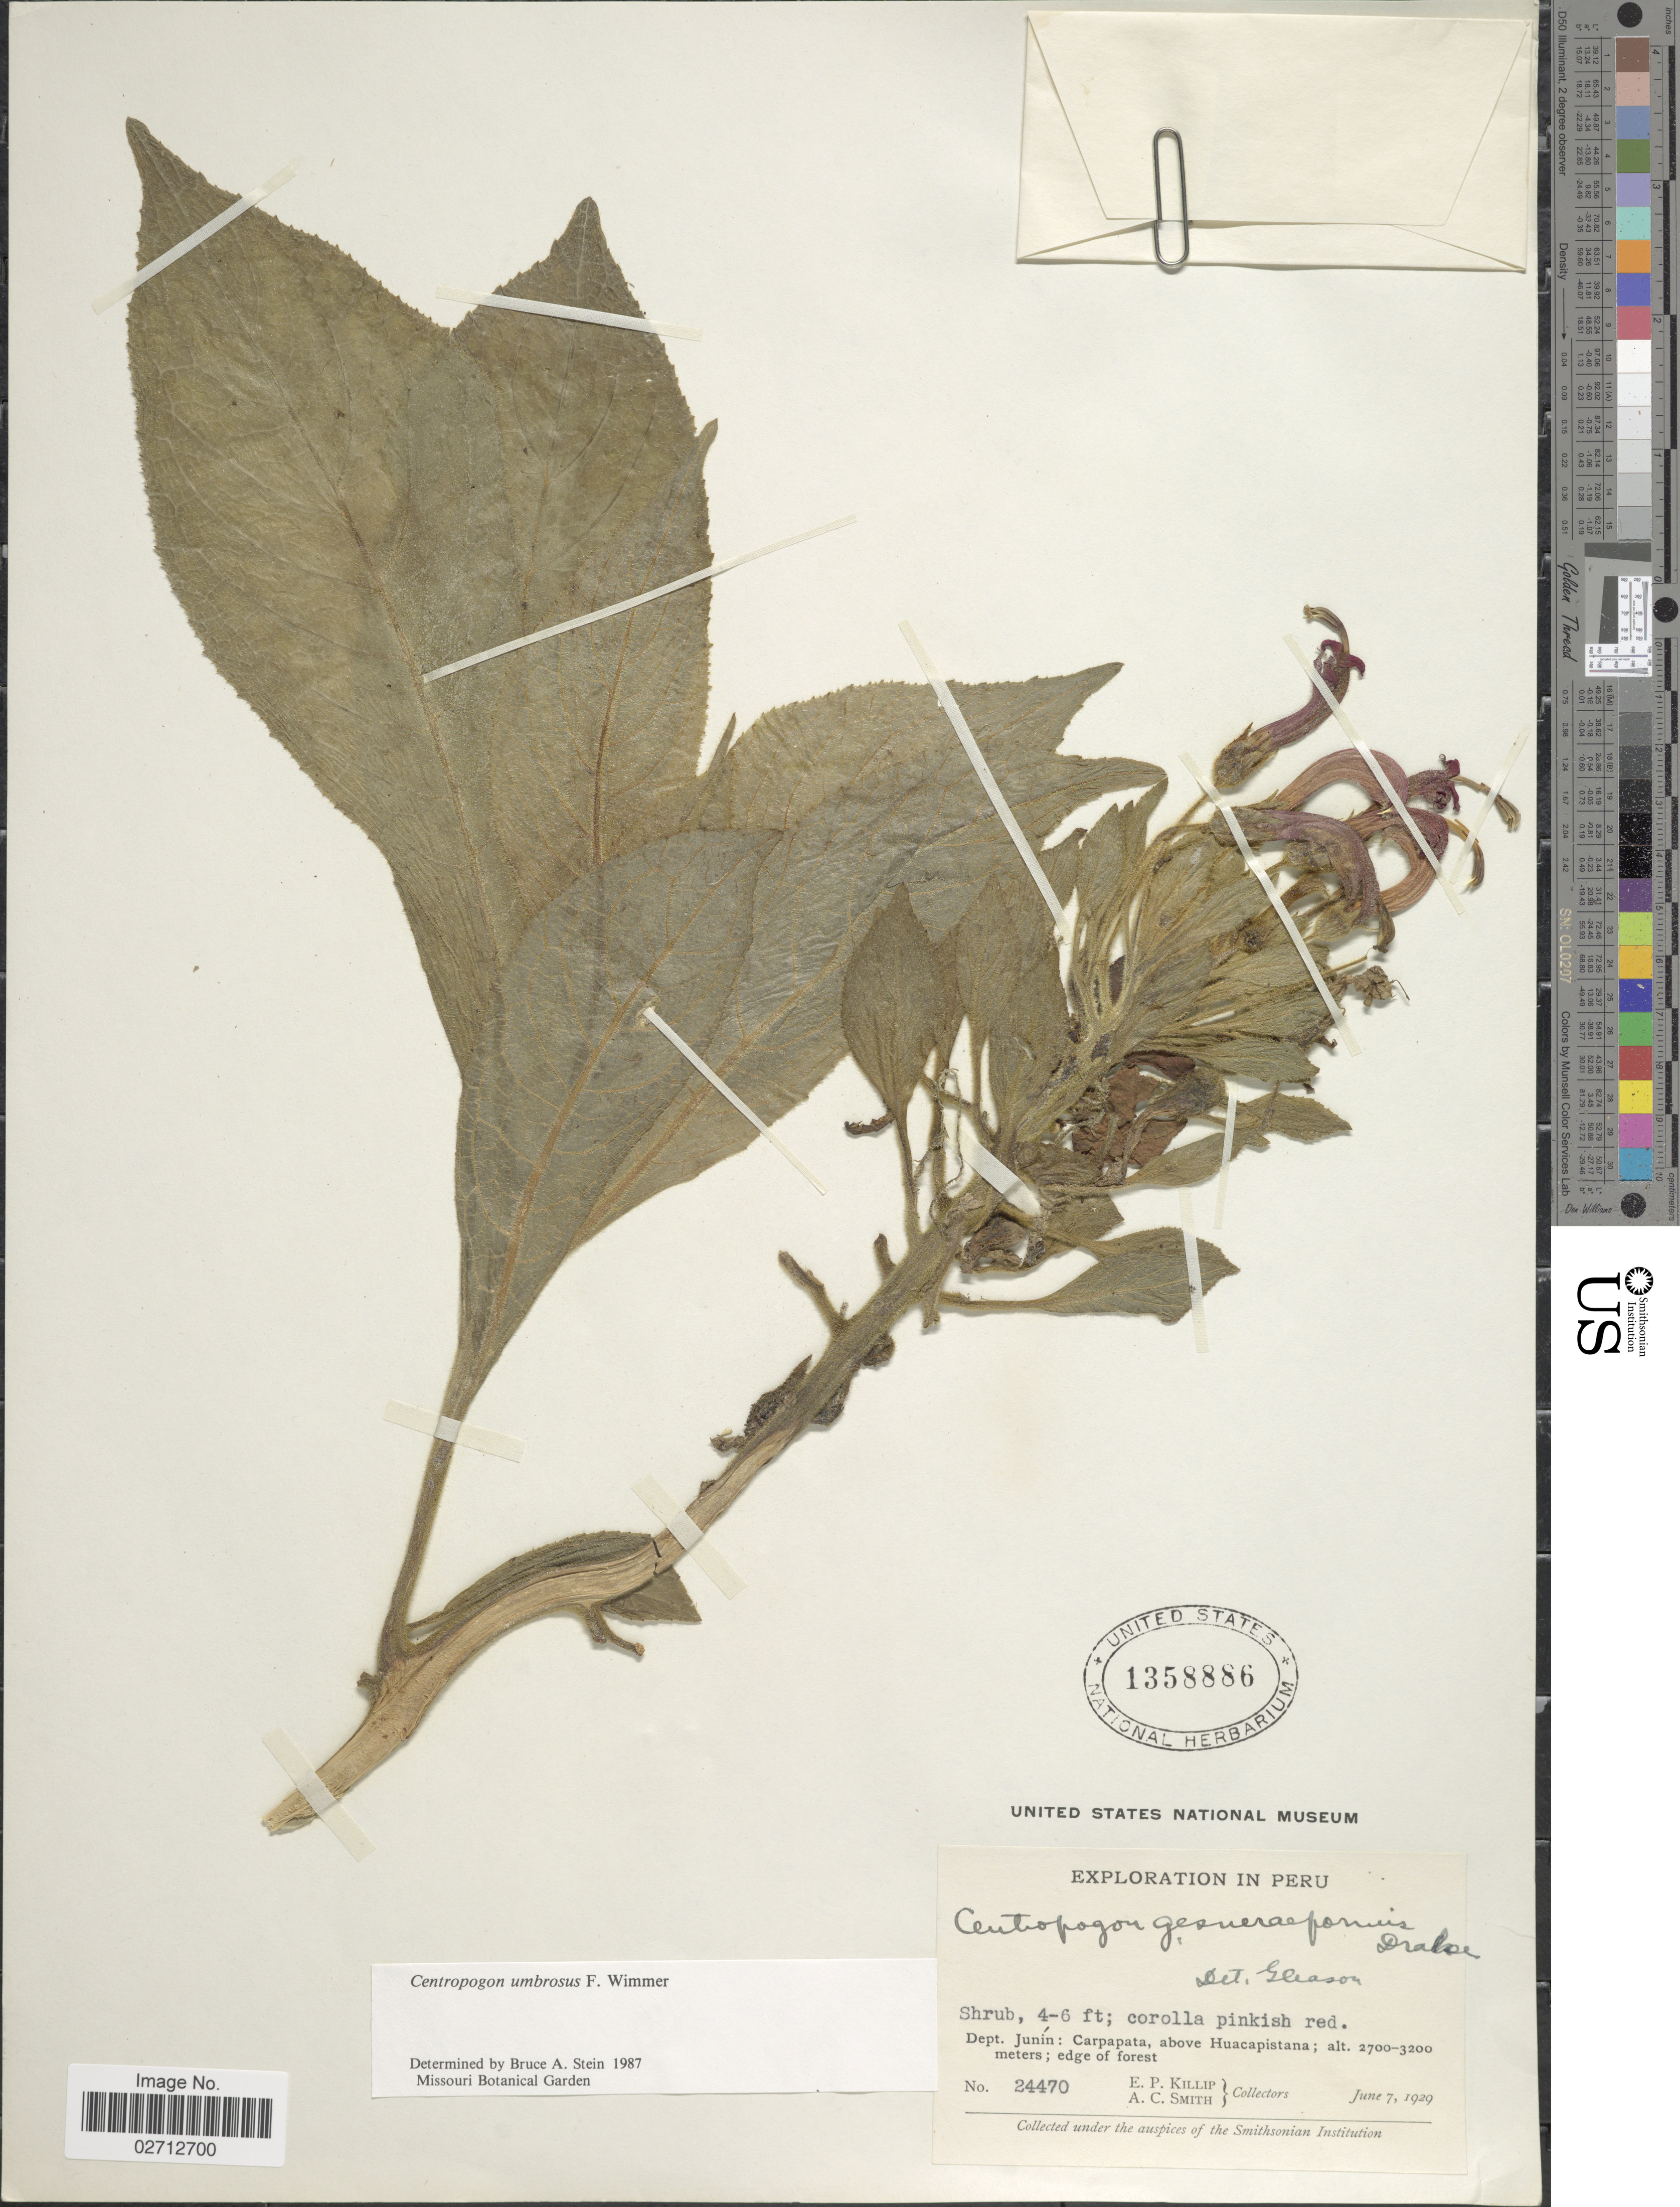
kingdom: Plantae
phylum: Tracheophyta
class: Magnoliopsida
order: Asterales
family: Campanulaceae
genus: Centropogon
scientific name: Centropogon umbrosus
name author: E. Wimm.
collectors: E. P. Killip & A. C. Smith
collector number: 24470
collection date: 1929-06-07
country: Peru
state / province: Junín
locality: Carpapata, above Huacapistana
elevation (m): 2700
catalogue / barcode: US 1358886